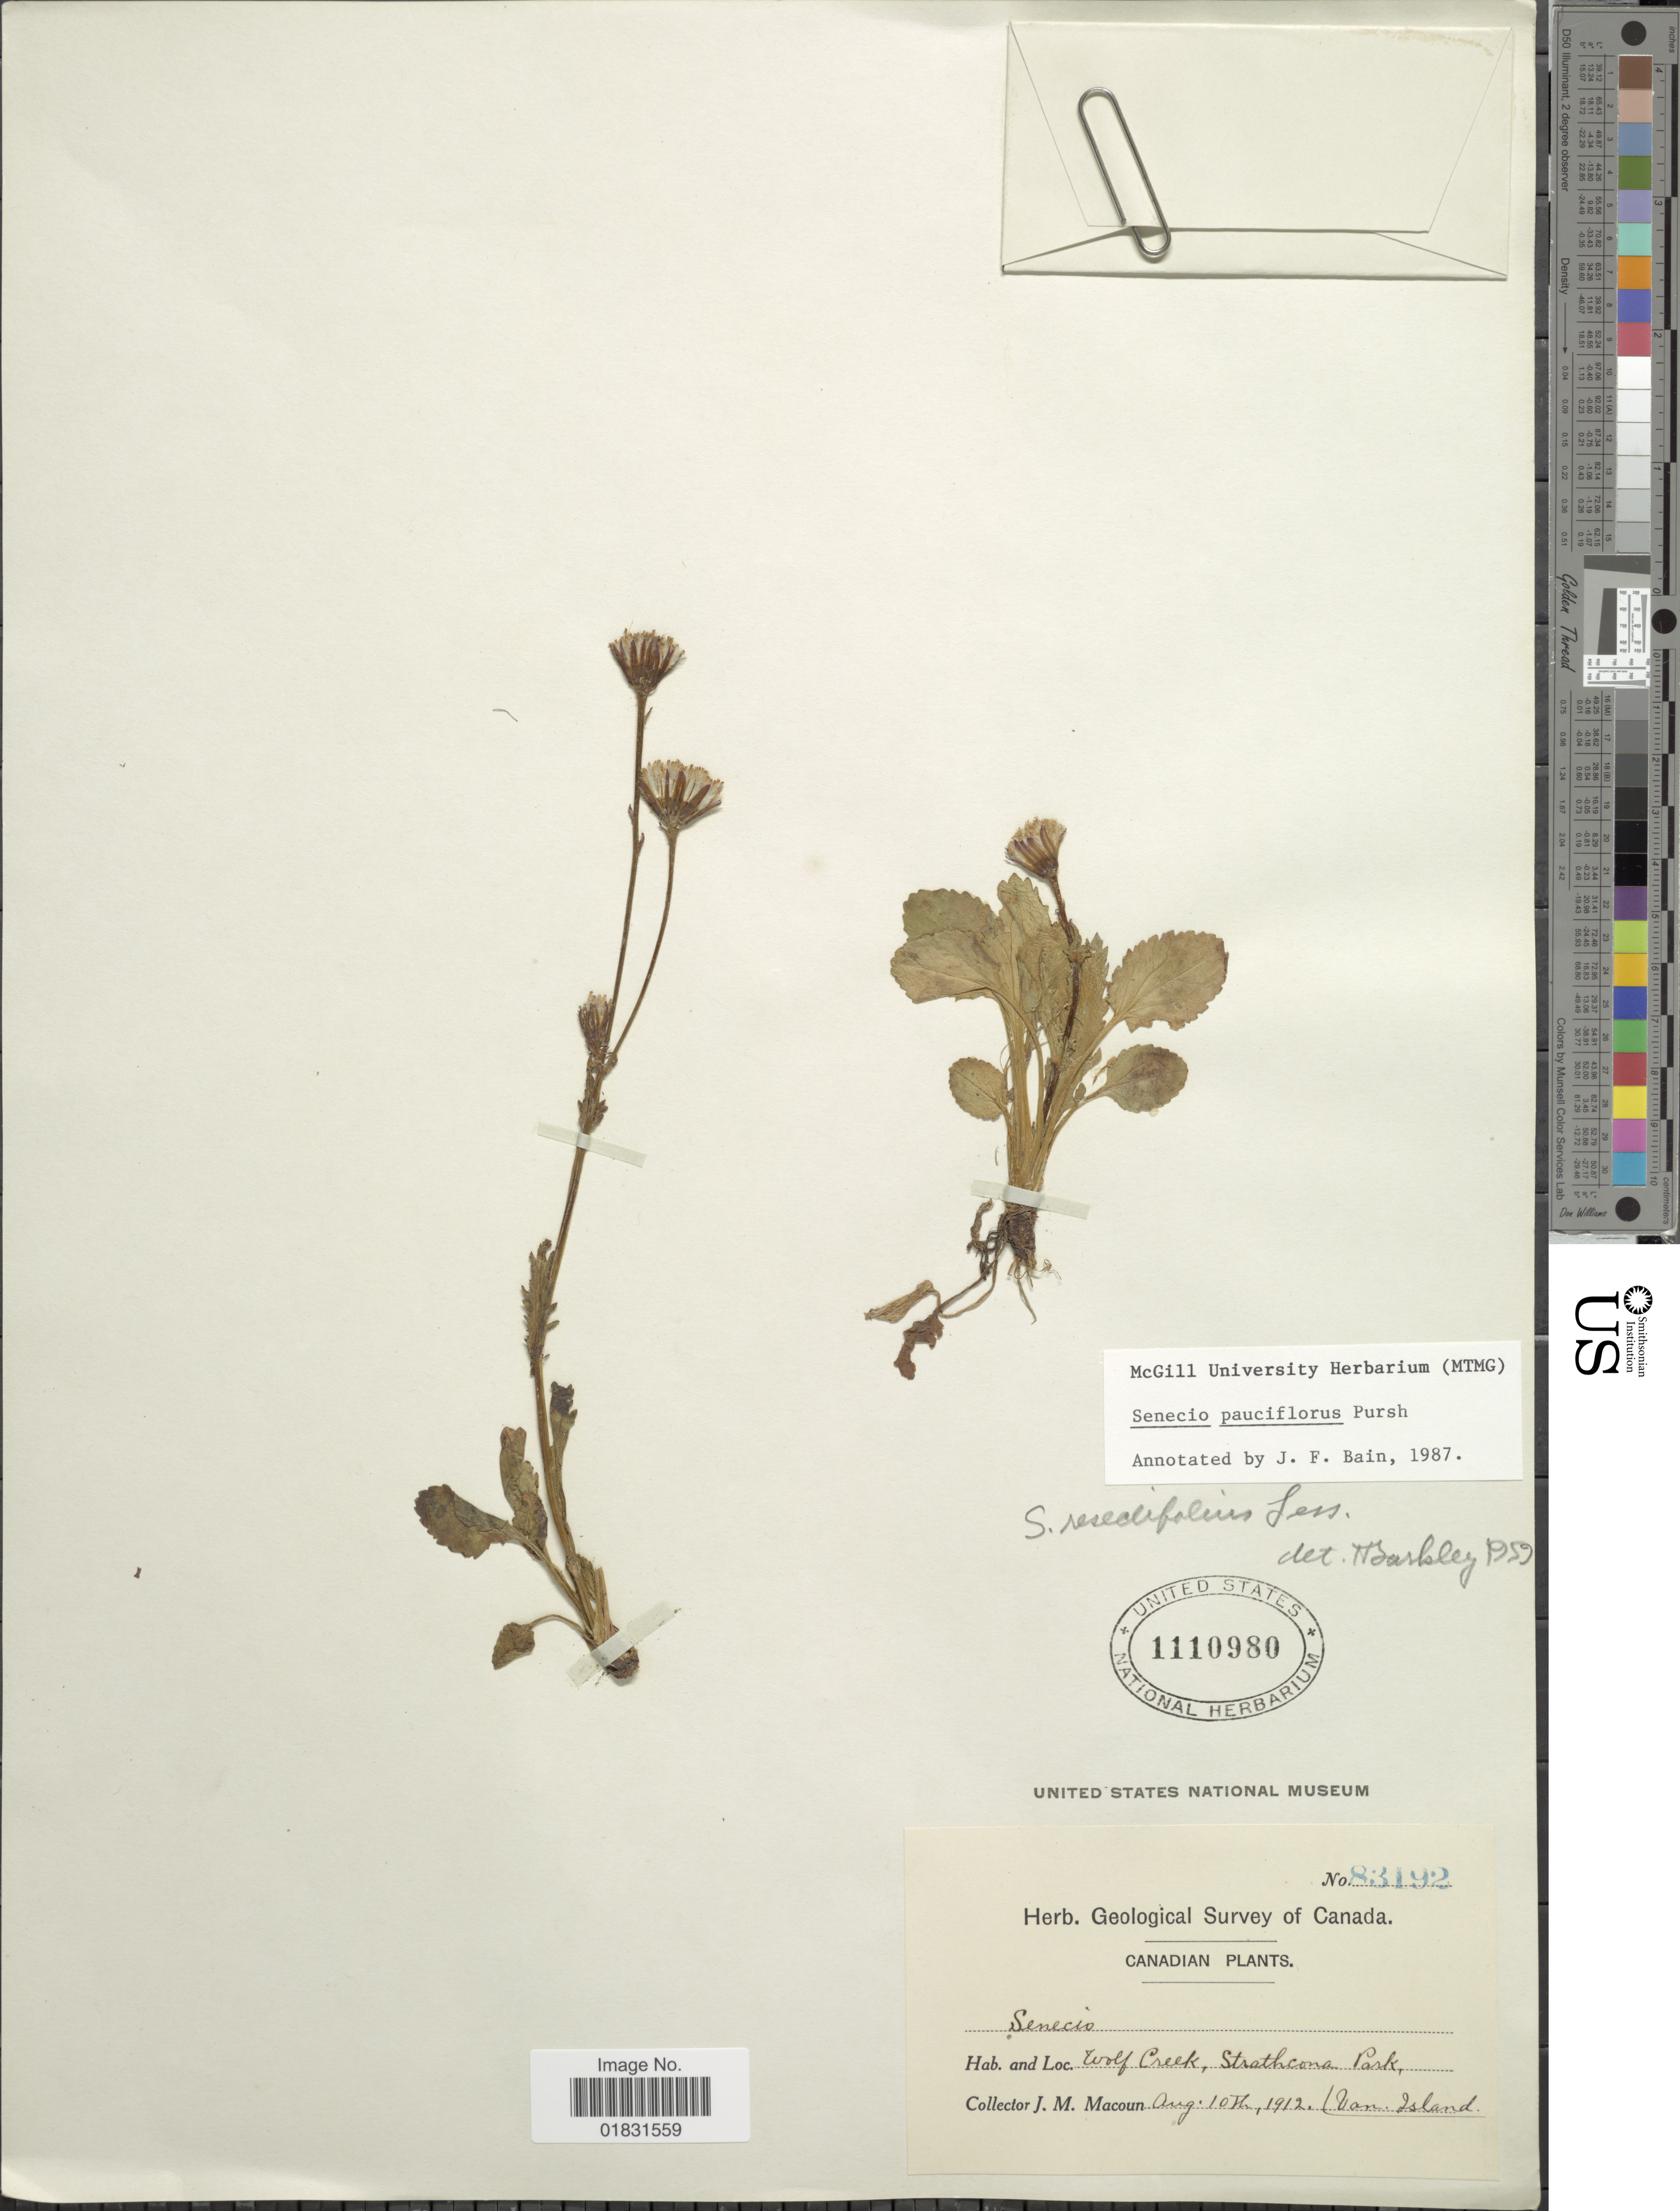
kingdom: Plantae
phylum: Tracheophyta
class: Magnoliopsida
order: Asterales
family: Asteraceae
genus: Packera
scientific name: Packera pauciflora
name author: (Pursh) W.A. Weber & Á. Löve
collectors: J. M. Macoun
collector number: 83192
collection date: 1912-08-10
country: Canada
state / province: British Columbia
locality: Wolf Creek, Strahcona Park, Van Island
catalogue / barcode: US 1110980